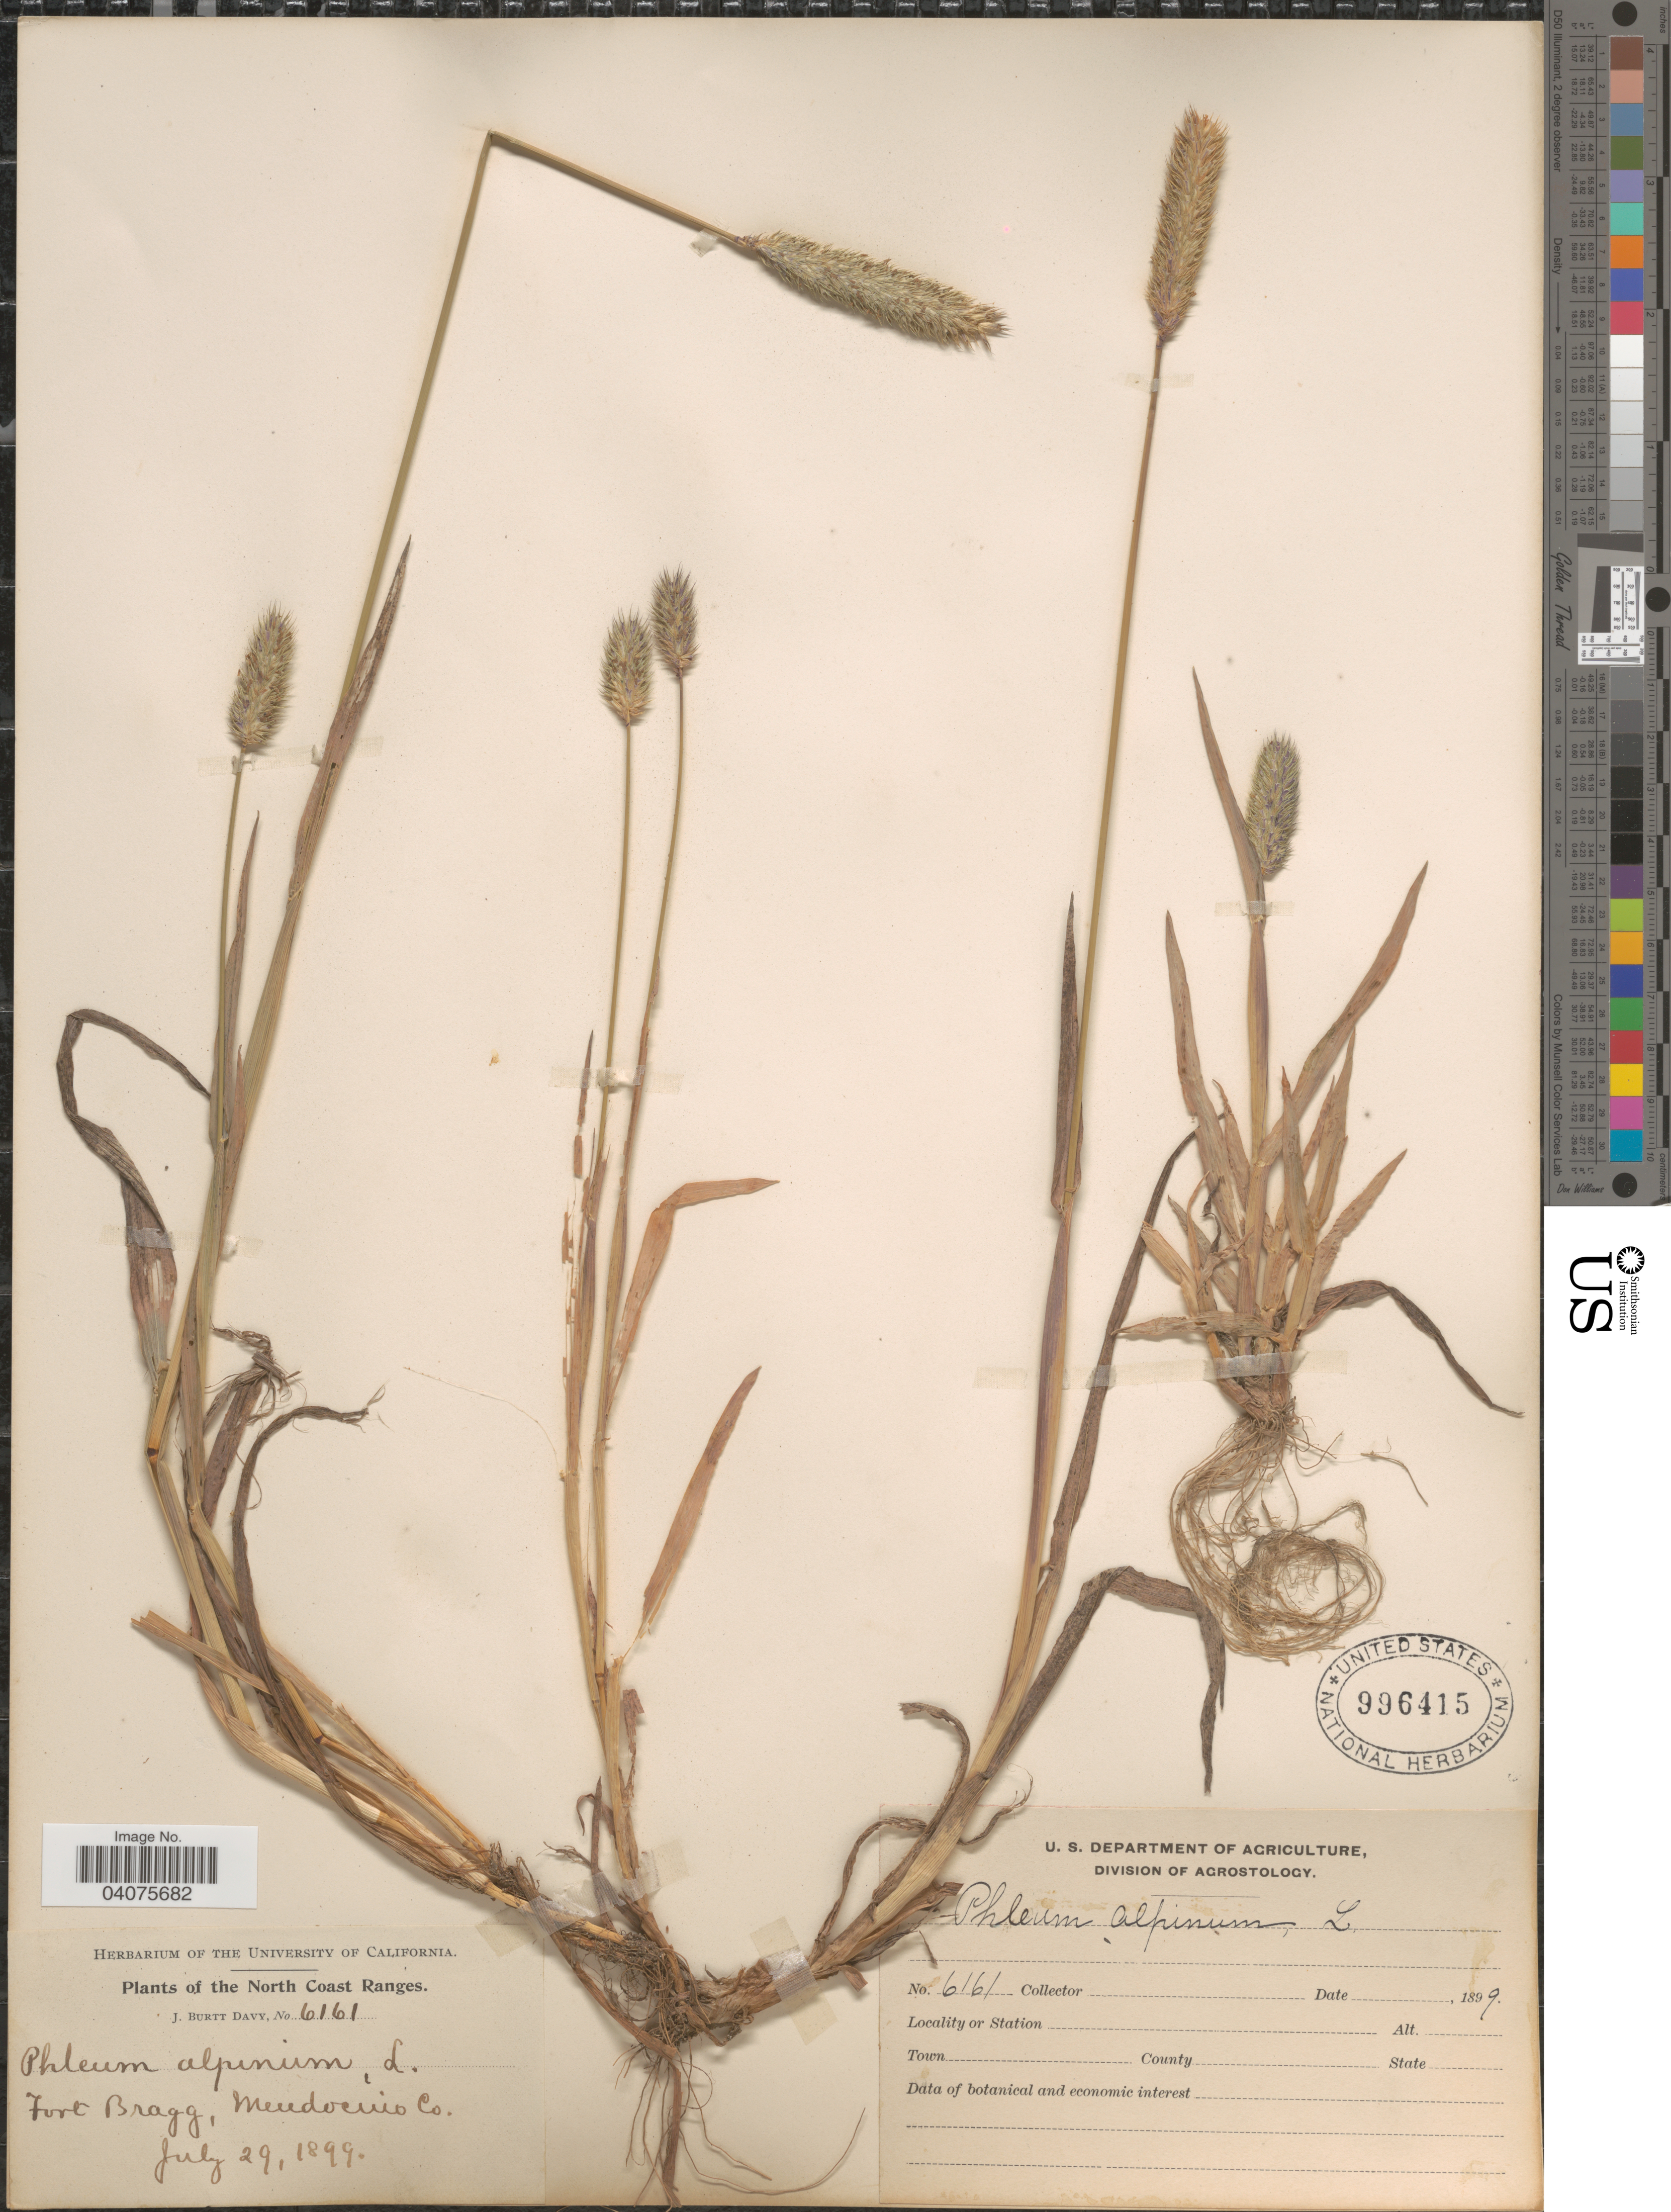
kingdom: Plantae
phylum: Tracheophyta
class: Liliopsida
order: Poales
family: Poaceae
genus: Phleum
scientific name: Phleum alpinum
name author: L.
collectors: J. Burtt Davy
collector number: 6161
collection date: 1899-07-29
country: United States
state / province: California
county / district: Mendocino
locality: The North Coast Ranges. Fort Bragg, Mendocino Co.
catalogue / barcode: US 996415